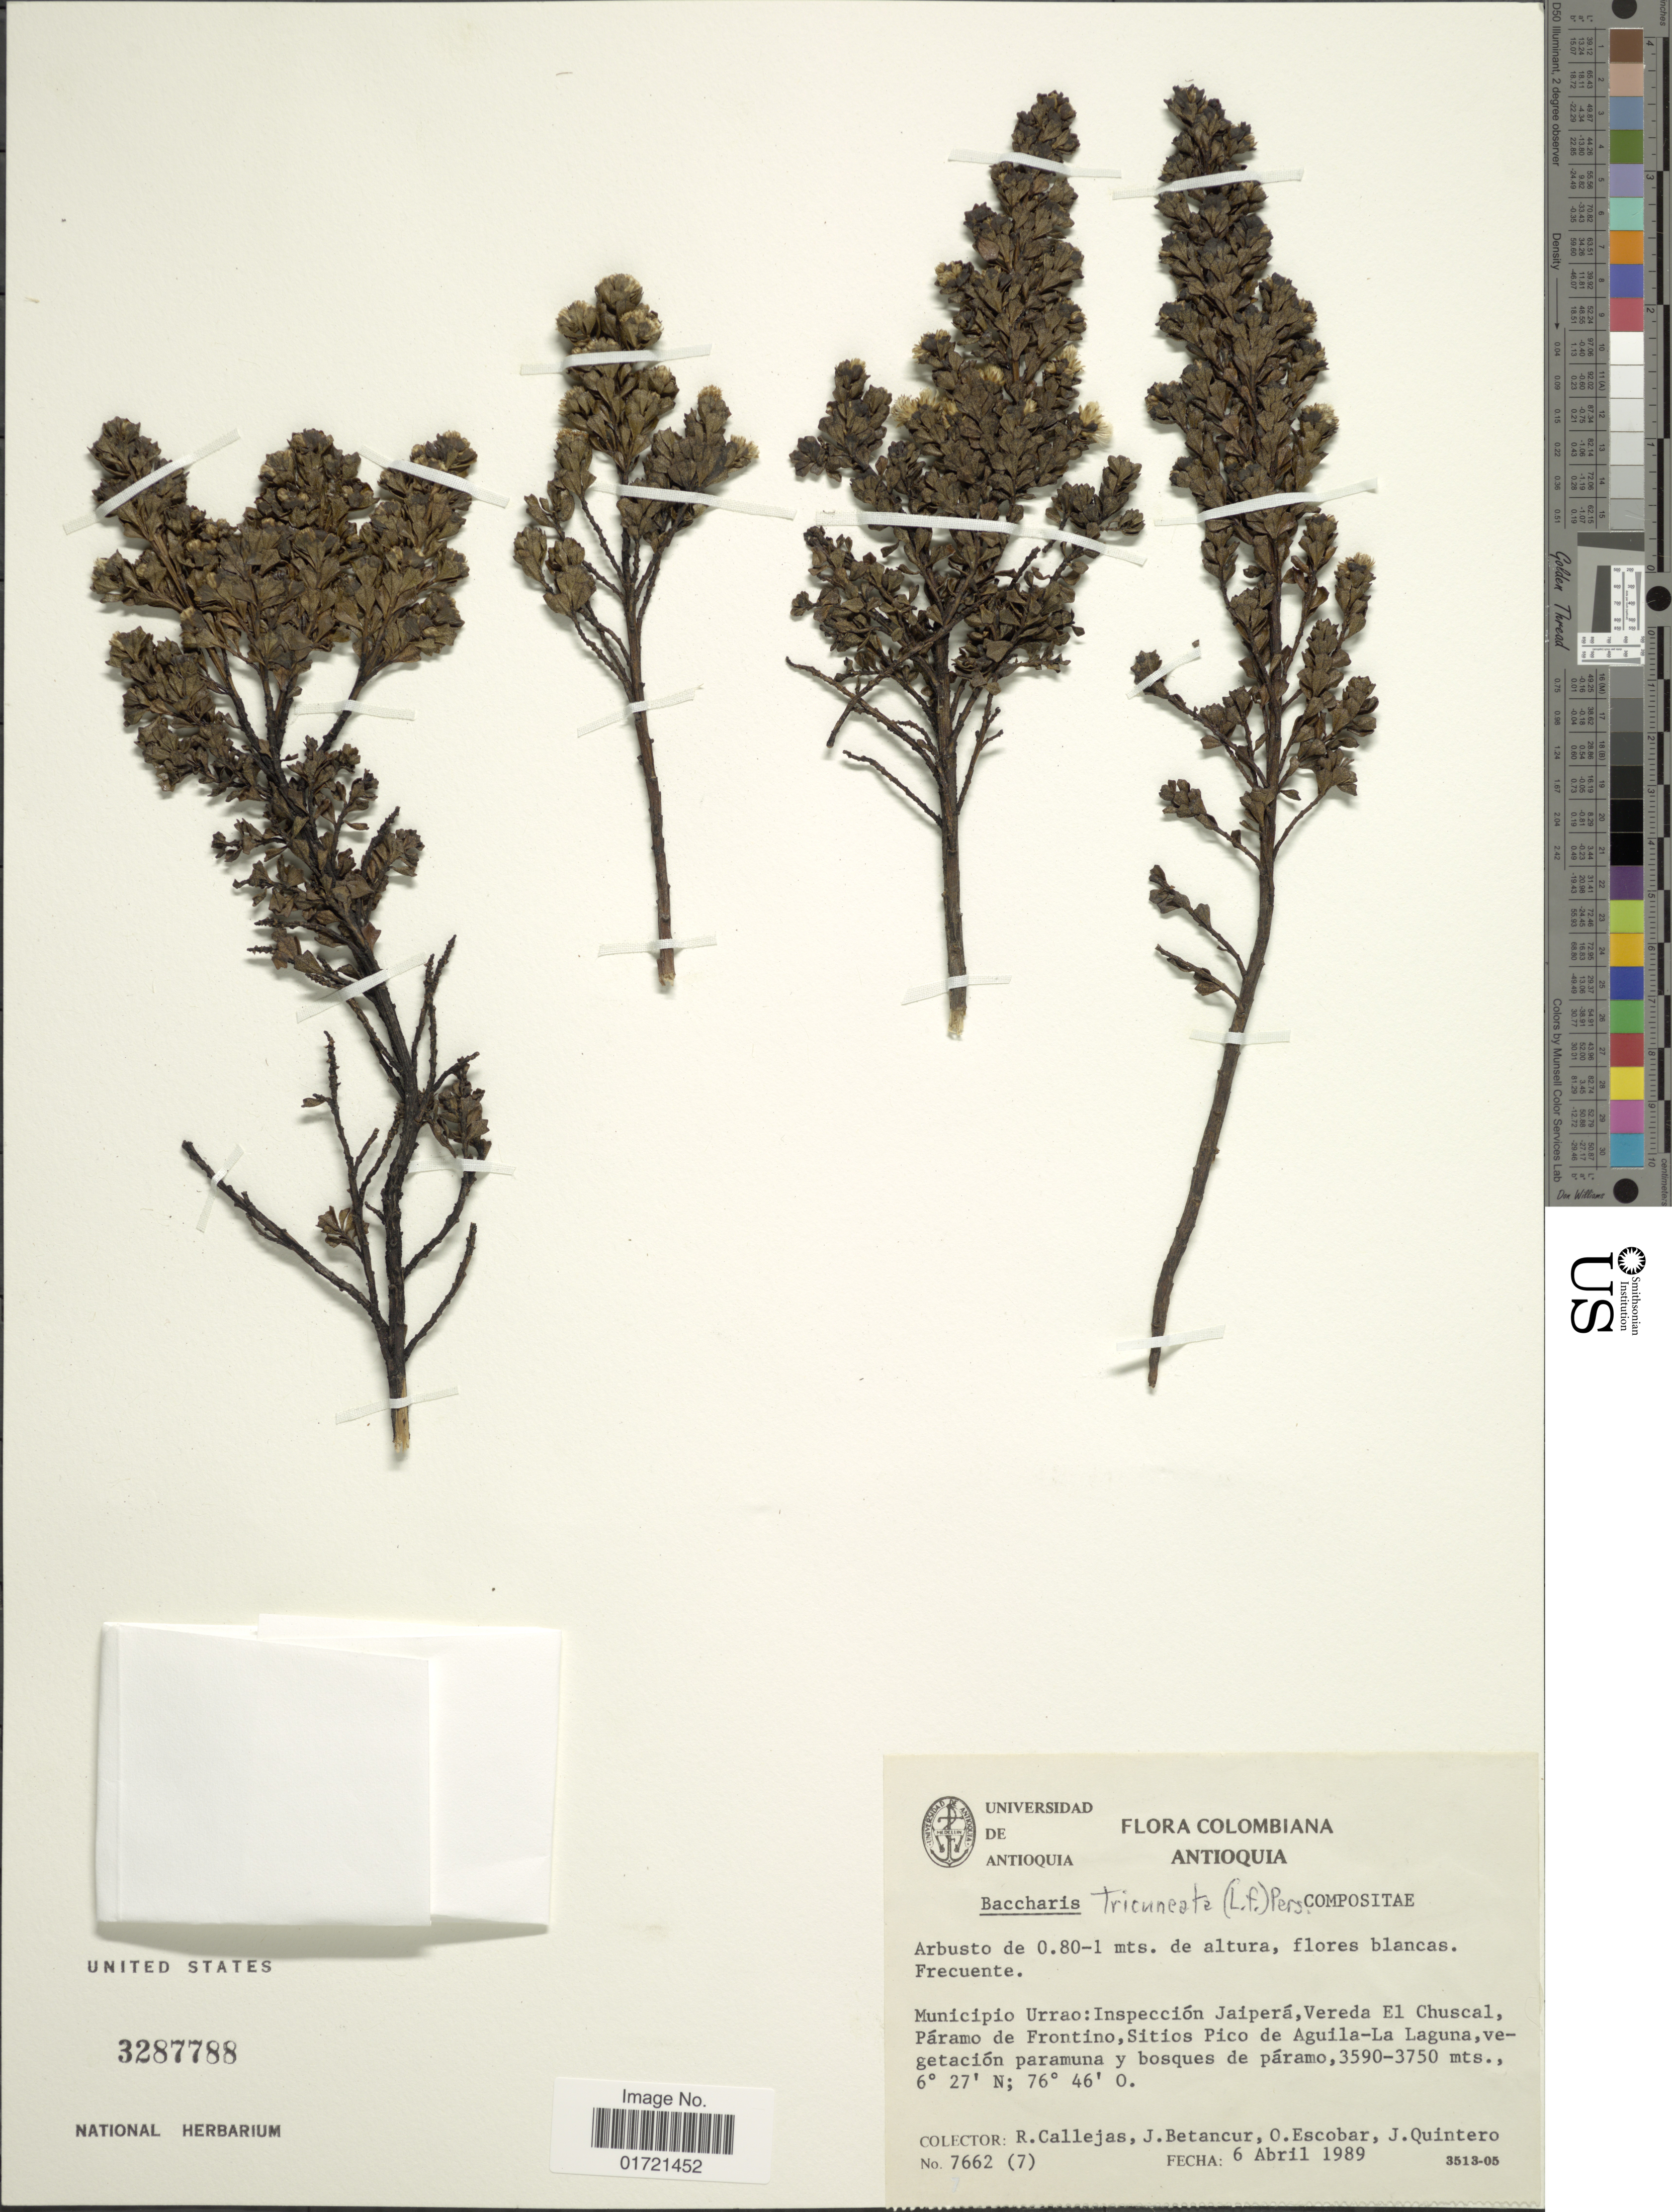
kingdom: Plantae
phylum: Tracheophyta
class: Magnoliopsida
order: Asterales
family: Asteraceae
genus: Baccharis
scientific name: Baccharis tricuneata var. parvifolia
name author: Cuatrec.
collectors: R. Callejas, J. Betancur, O. D. Escobar & J. Quintero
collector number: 7662 (7)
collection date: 1989-04-06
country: Colombia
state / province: Antioquia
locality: Muncipio Urrao: Inspeccion Jaipera, Vereda El Chuscal, Paramo de Frontino, Sitios Pico de Aguila-La Laguna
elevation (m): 3590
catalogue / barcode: US 3287788